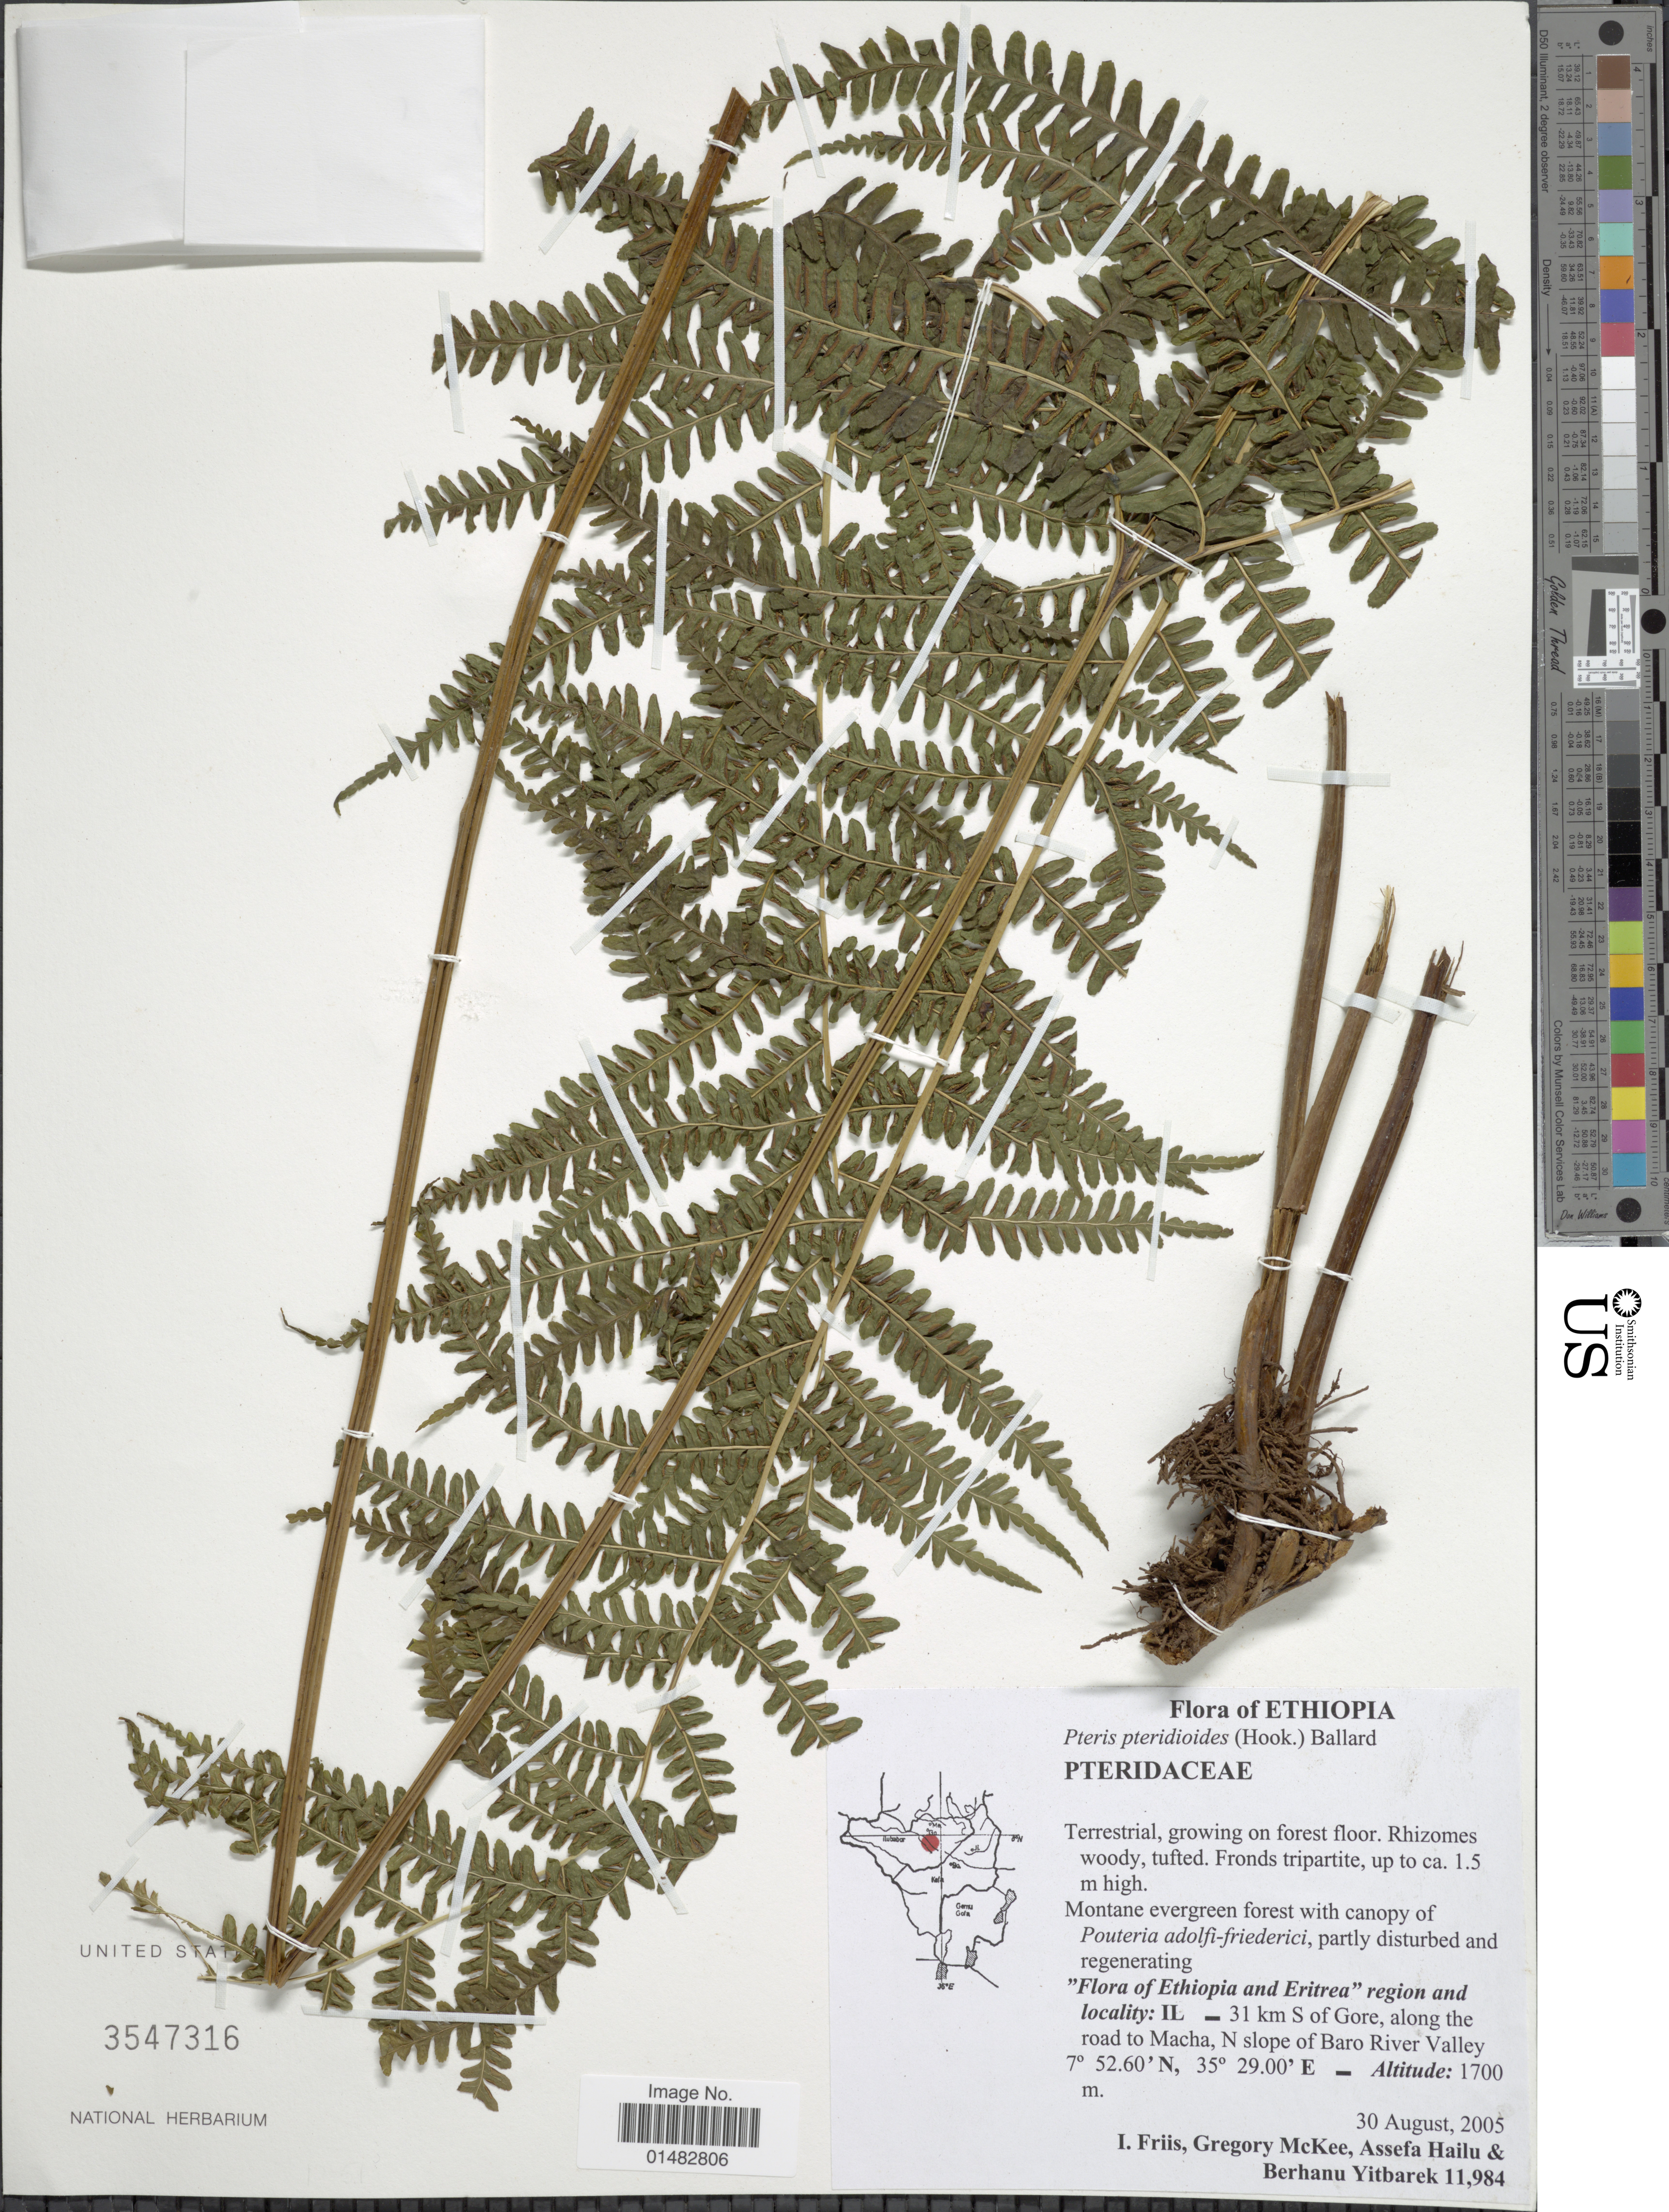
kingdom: Plantae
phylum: Tracheophyta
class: Polypodiopsida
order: Polypodiales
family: Pteridaceae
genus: Pteris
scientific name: Pteris pteridioides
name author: (Hook.) Ballard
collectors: I. Friis, G. S. McKee, A. Hailu & B. Yitbarek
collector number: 11984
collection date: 2005-08-30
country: Ethiopia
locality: Ethiopia and Eritrea, IL- 31 km S of Gore, along the road to Macha, N slope of Baro River Valley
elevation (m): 1700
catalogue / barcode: US 3547316